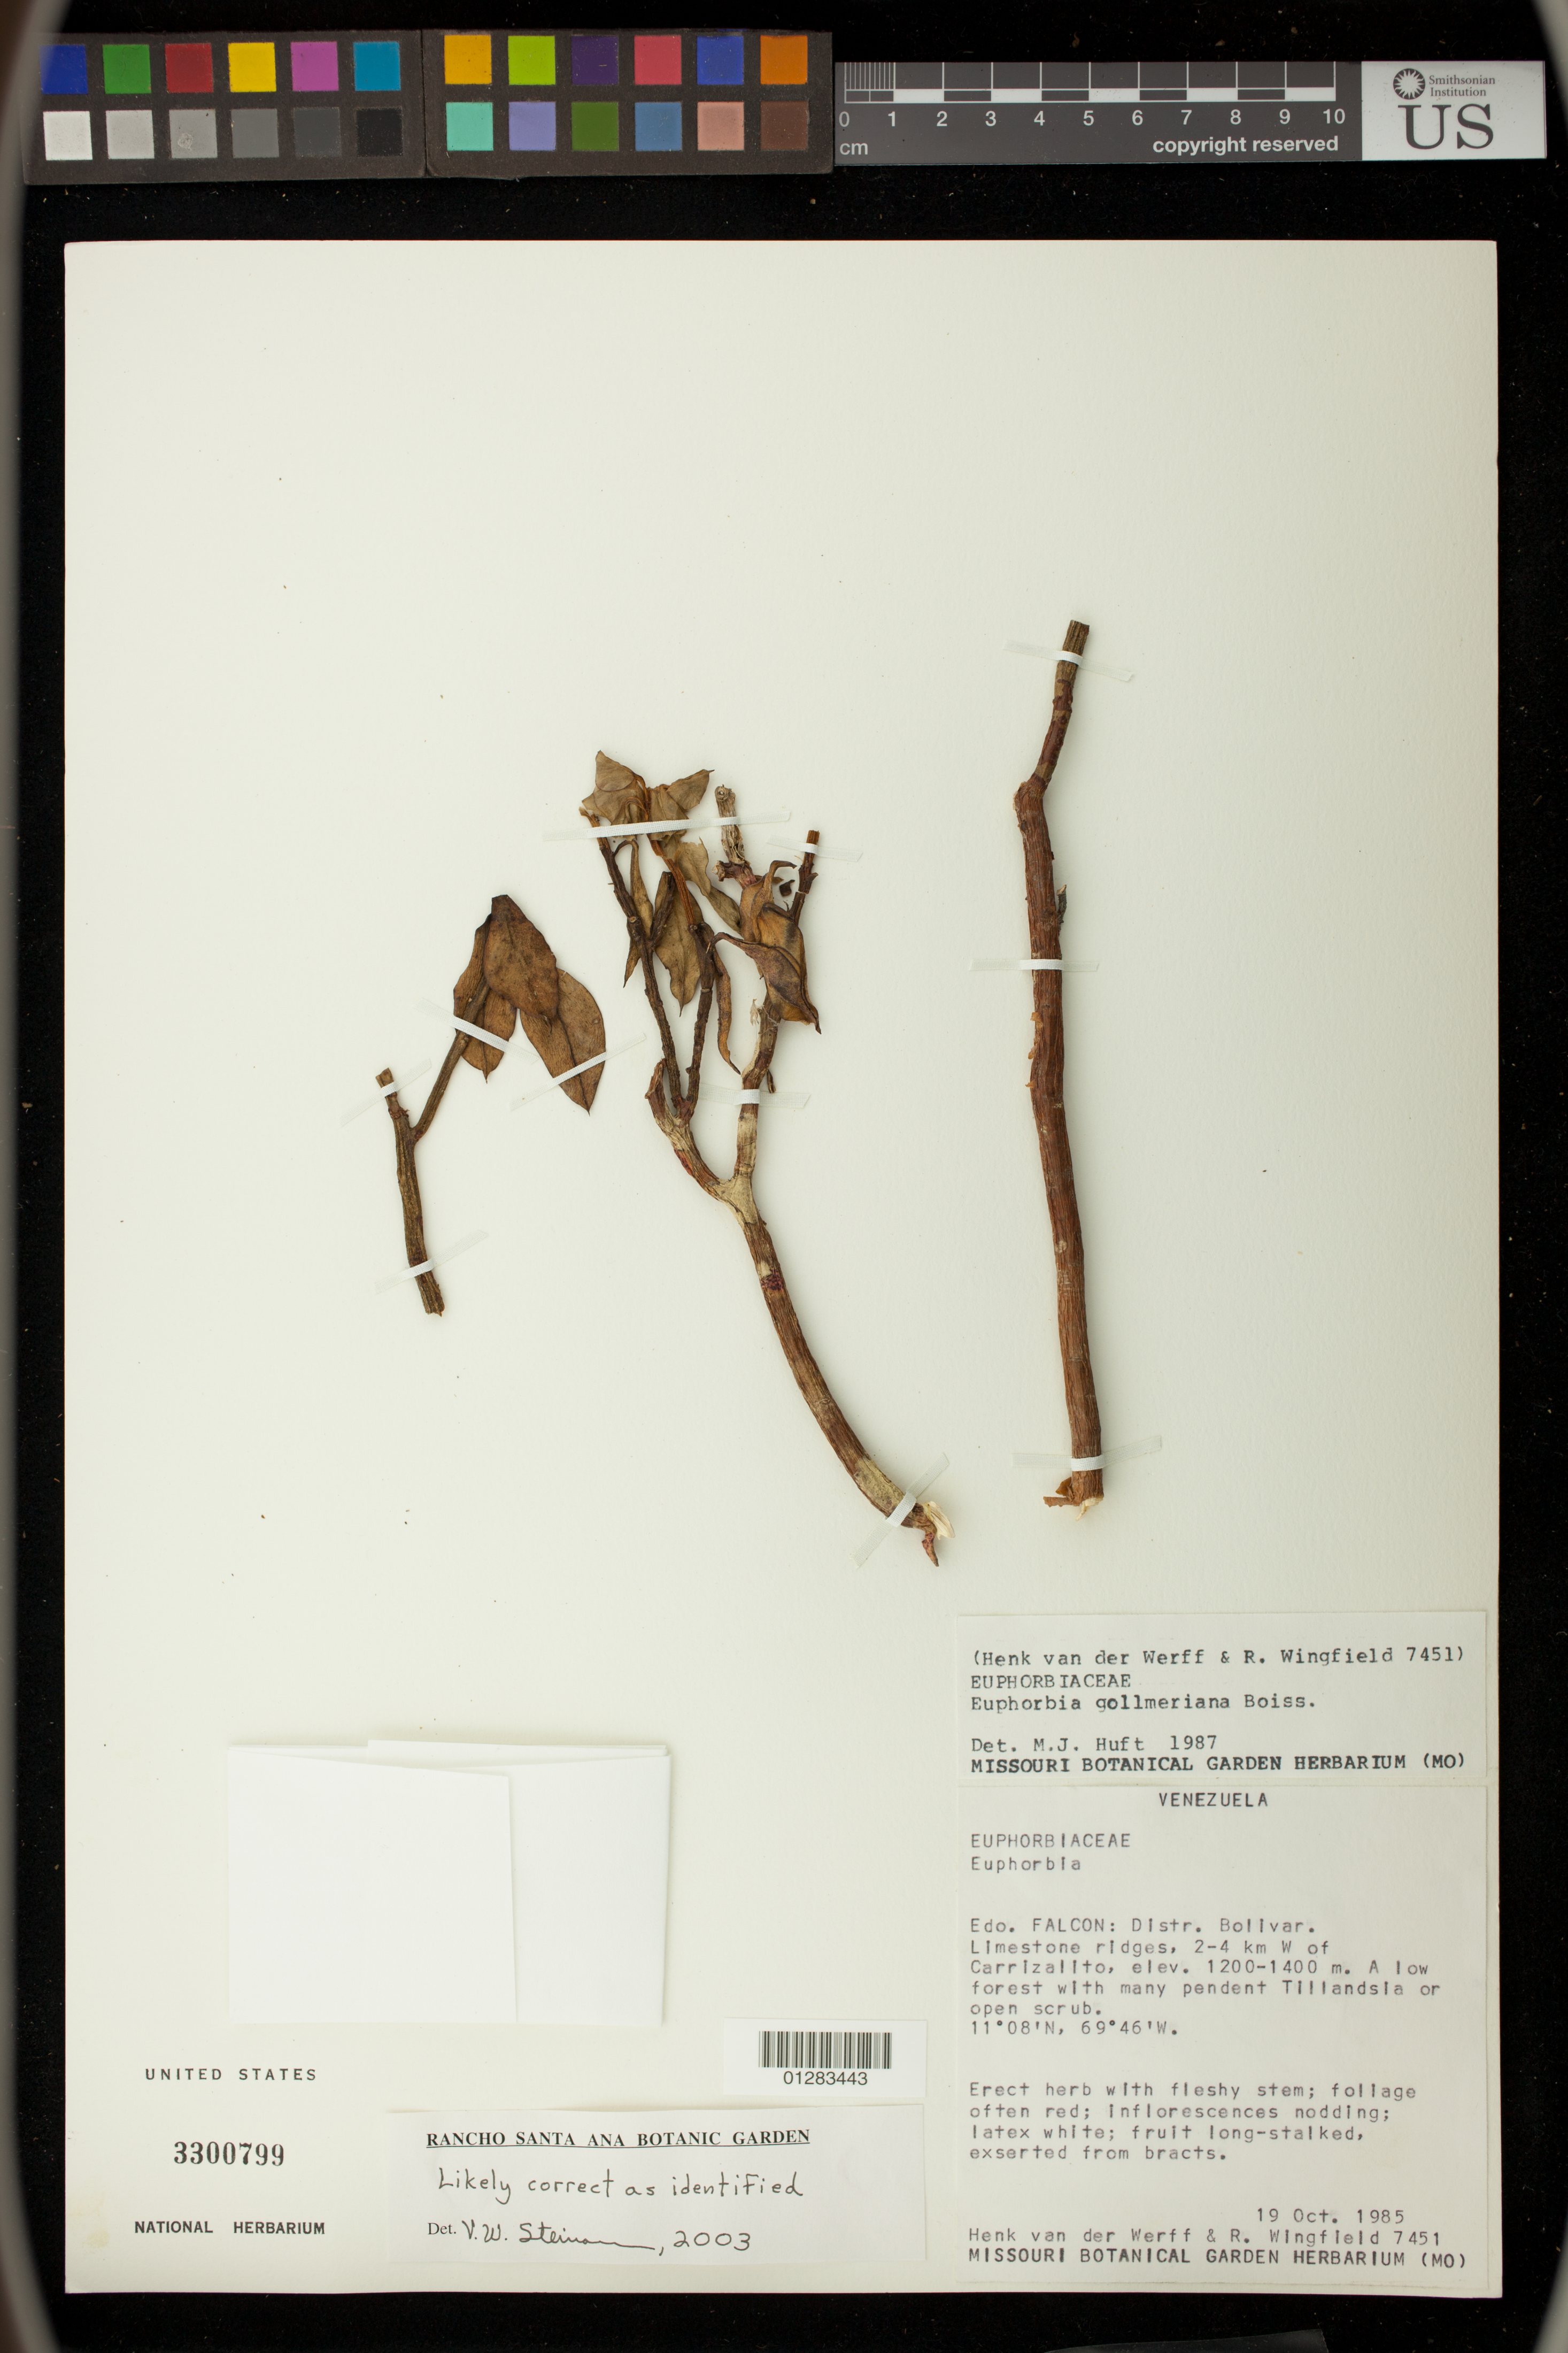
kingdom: Plantae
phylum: Tracheophyta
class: Magnoliopsida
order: Malpighiales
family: Euphorbiaceae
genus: Euphorbia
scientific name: Euphorbia gollmeriana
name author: Klotzsch ex Boiss.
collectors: H. van der Werff & R. Wingfield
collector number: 7451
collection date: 1985-10-19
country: Venezuela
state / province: Falcón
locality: Bolivar: 2-4 km W of Carrizalito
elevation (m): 1200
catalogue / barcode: US 3300799